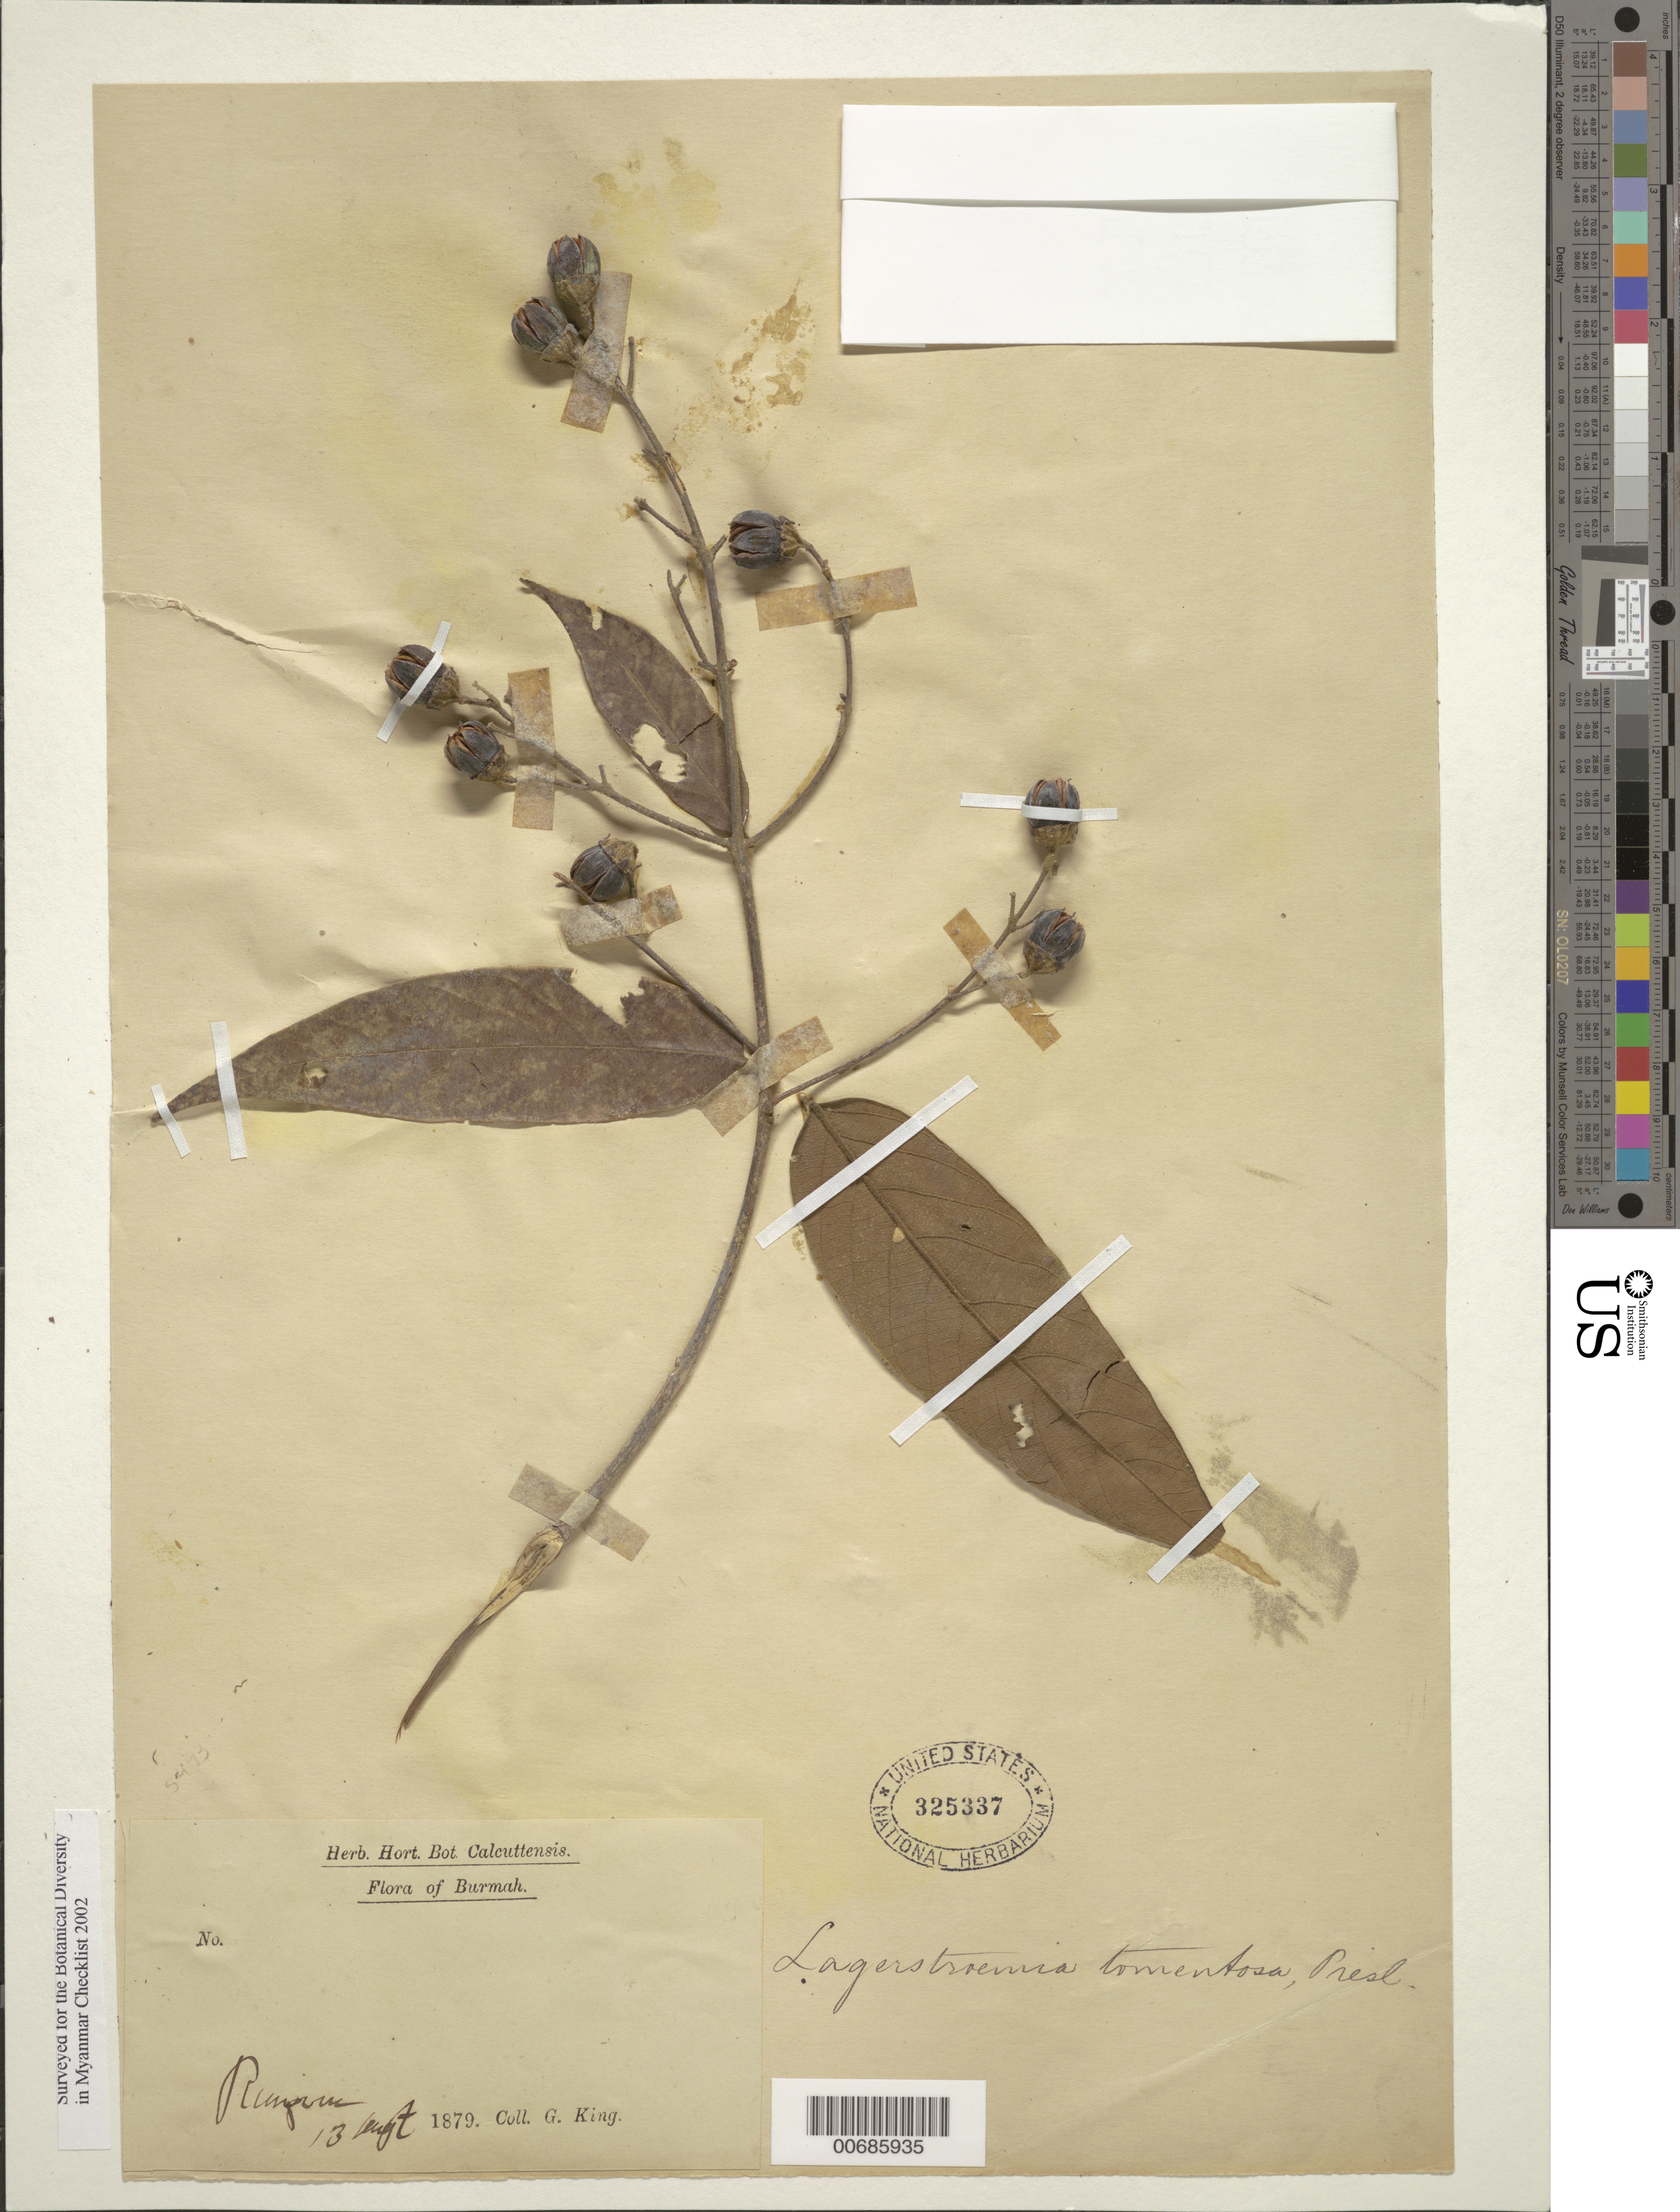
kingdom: Plantae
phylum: Tracheophyta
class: Magnoliopsida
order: Myrtales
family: Lythraceae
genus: Lagerstroemia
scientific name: Lagerstroemia tomentosa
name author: C. Presl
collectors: G. King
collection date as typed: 13 Aug 1879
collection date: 1879-08-13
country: Myanmar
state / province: Yangon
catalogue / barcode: US 325337